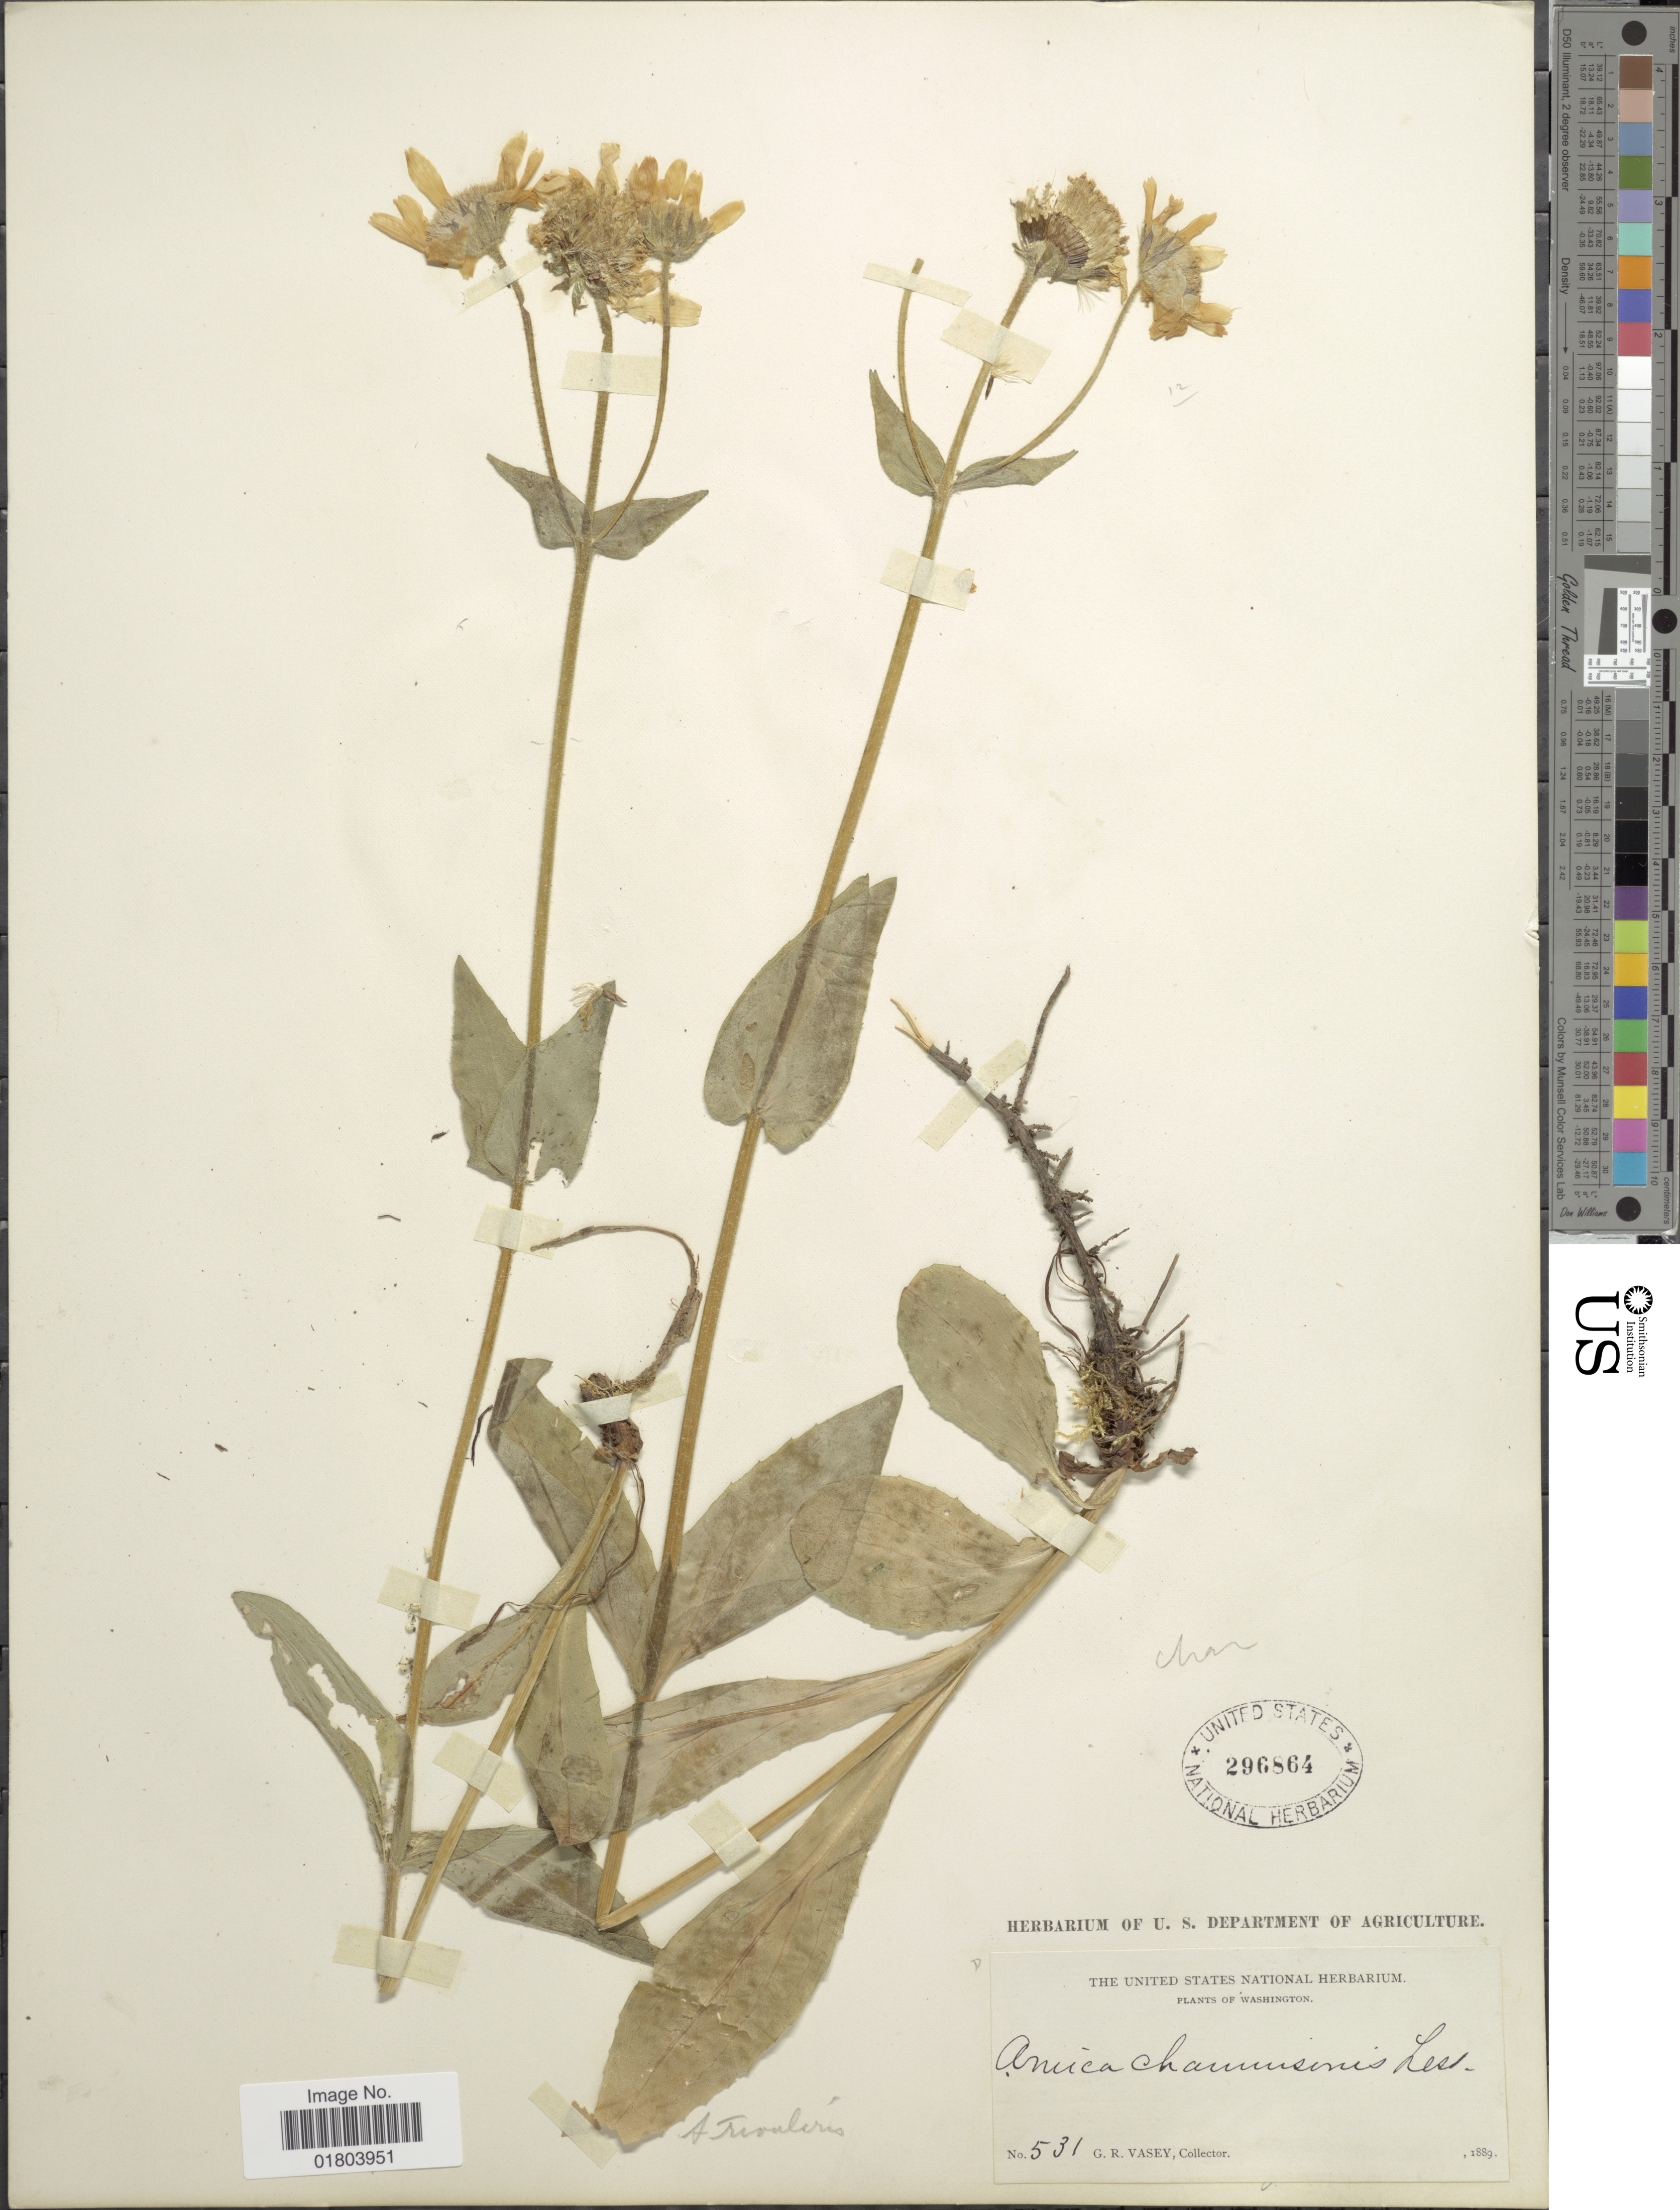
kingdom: Plantae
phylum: Tracheophyta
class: Magnoliopsida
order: Asterales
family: Asteraceae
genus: Arnica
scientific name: Arnica mollis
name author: Hook.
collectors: G. R. Vasey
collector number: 531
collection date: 1889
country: United States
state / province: Washington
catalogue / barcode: US 296864